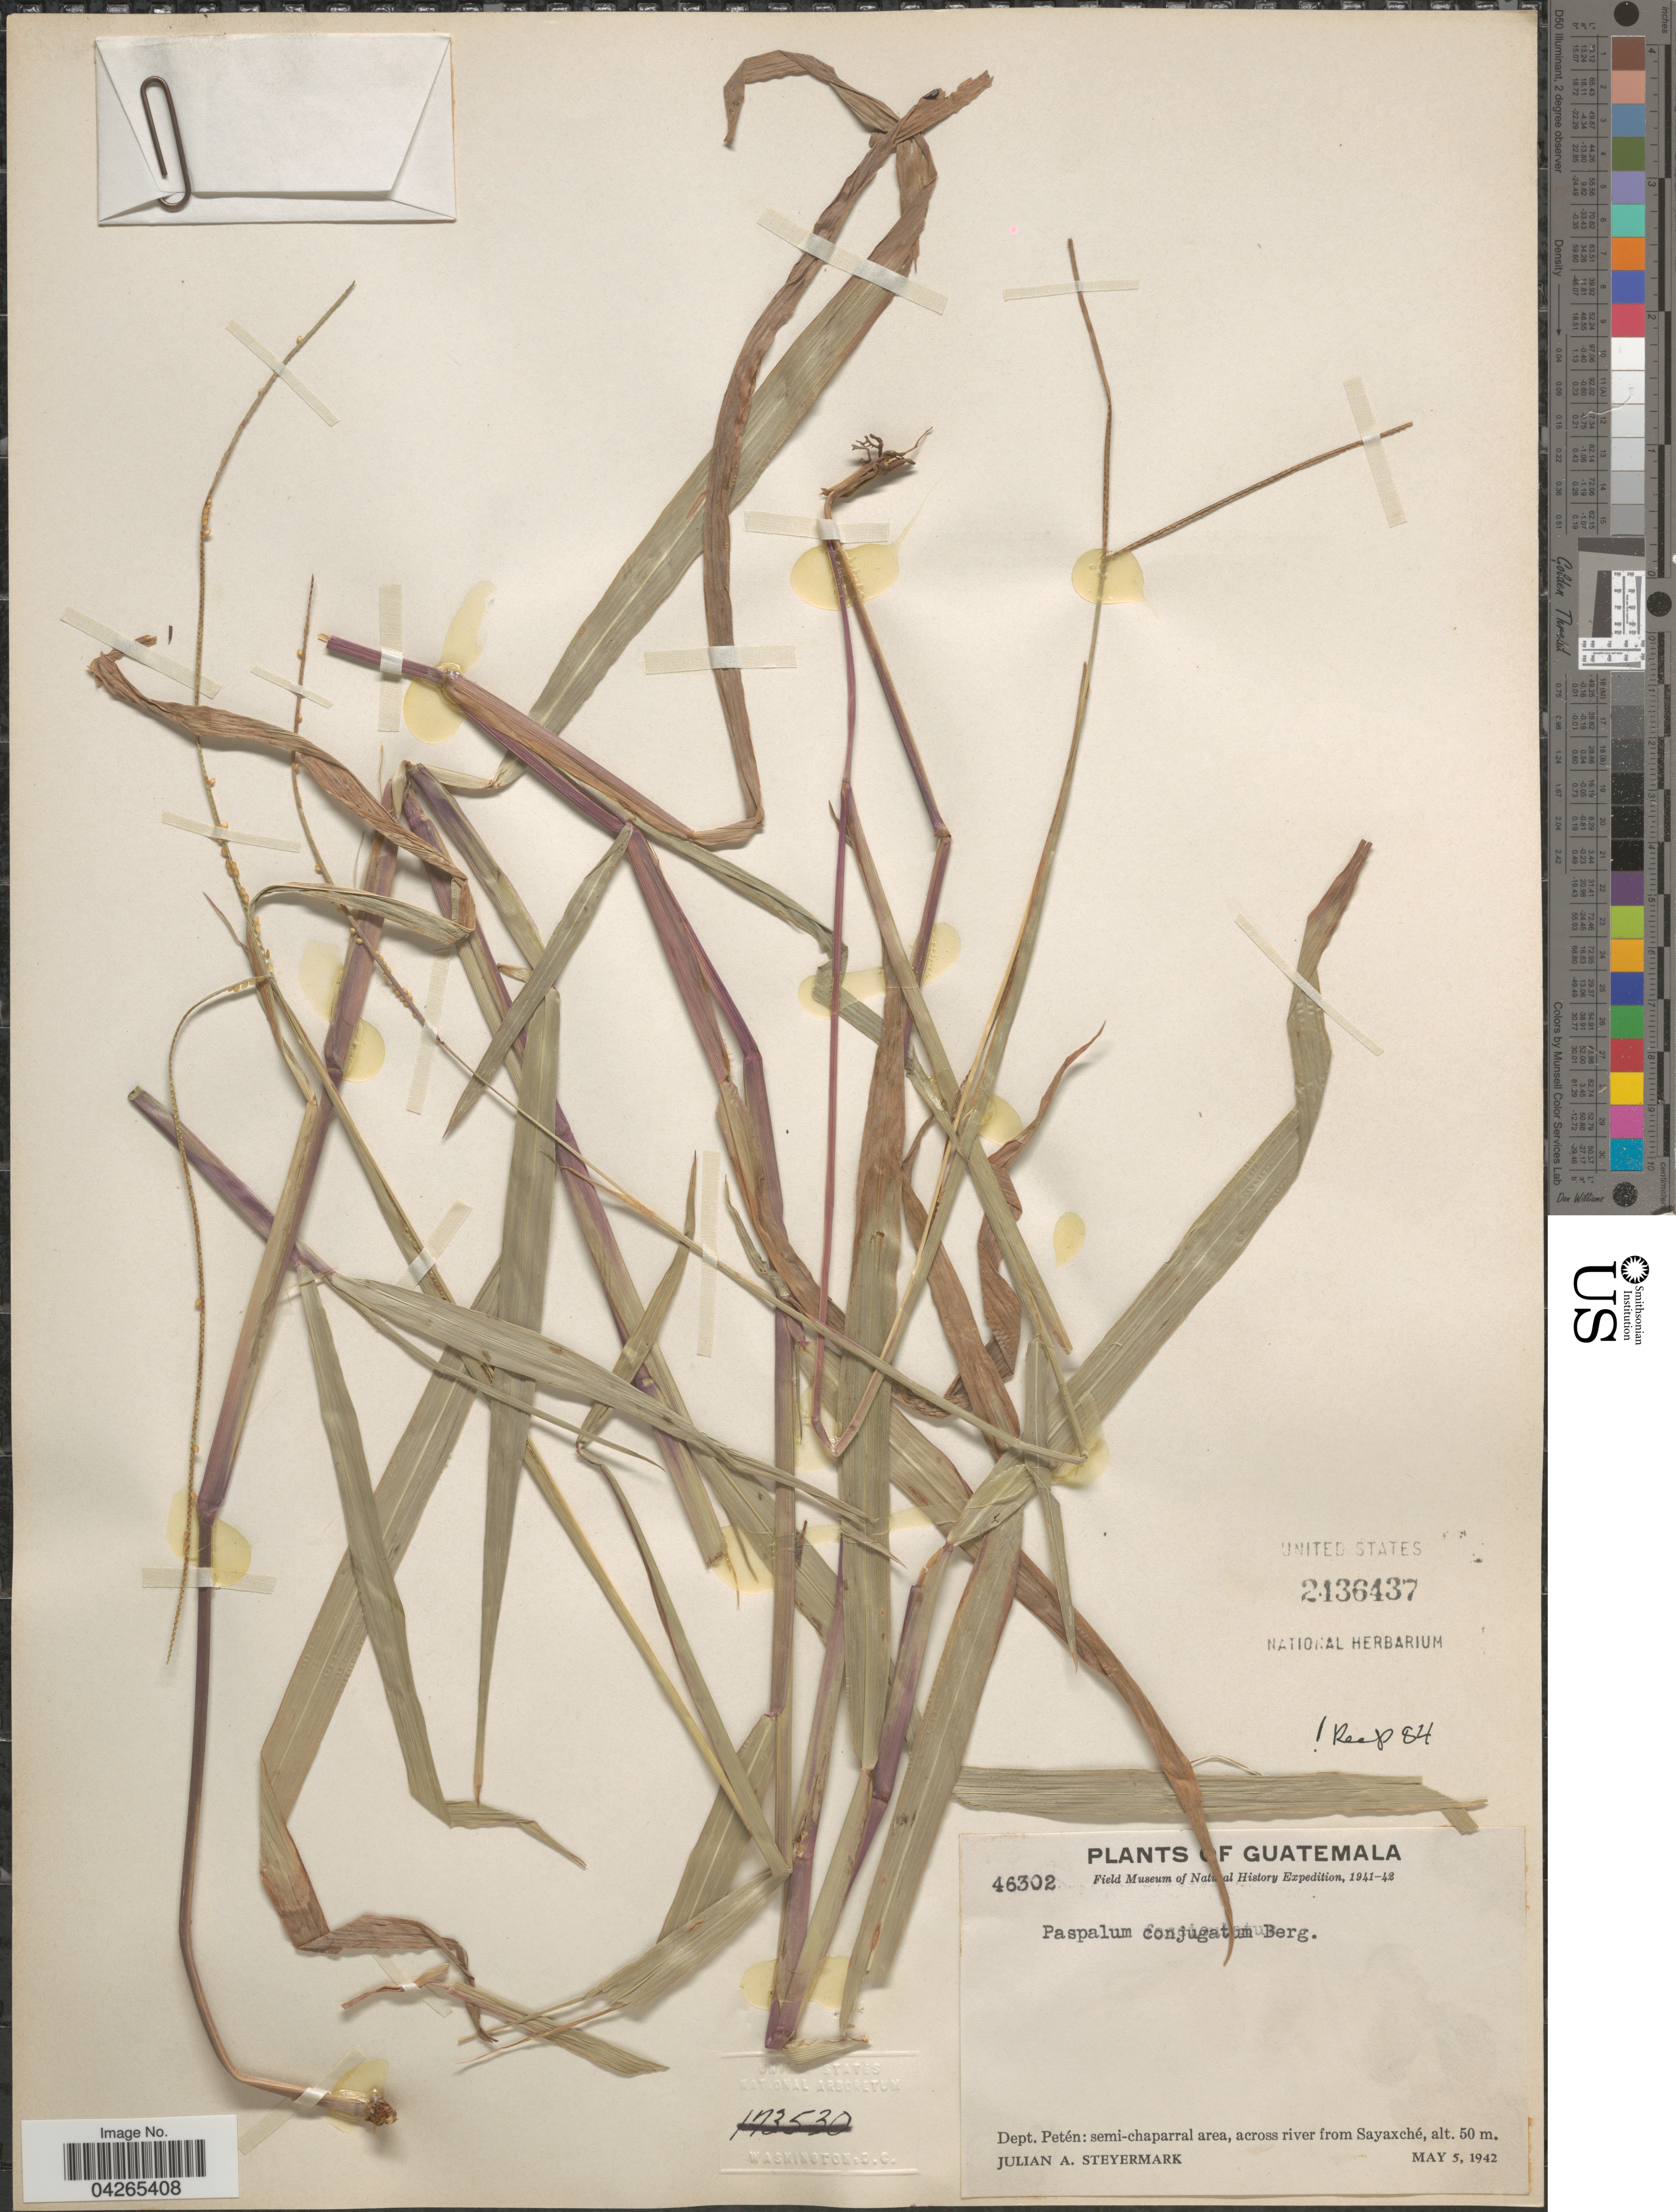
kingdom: Plantae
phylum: Tracheophyta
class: Liliopsida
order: Poales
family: Poaceae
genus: Paspalum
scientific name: Paspalum conjugatum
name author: P.J. Bergius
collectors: J. Steyermark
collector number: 46302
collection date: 1942-05-05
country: Guatemala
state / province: El Peten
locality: Field Museum of Natural History Expedition, 1941-42. Dept. Petén: semi-chaparral area, across river from Sayaché.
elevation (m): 50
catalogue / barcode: US 2436437